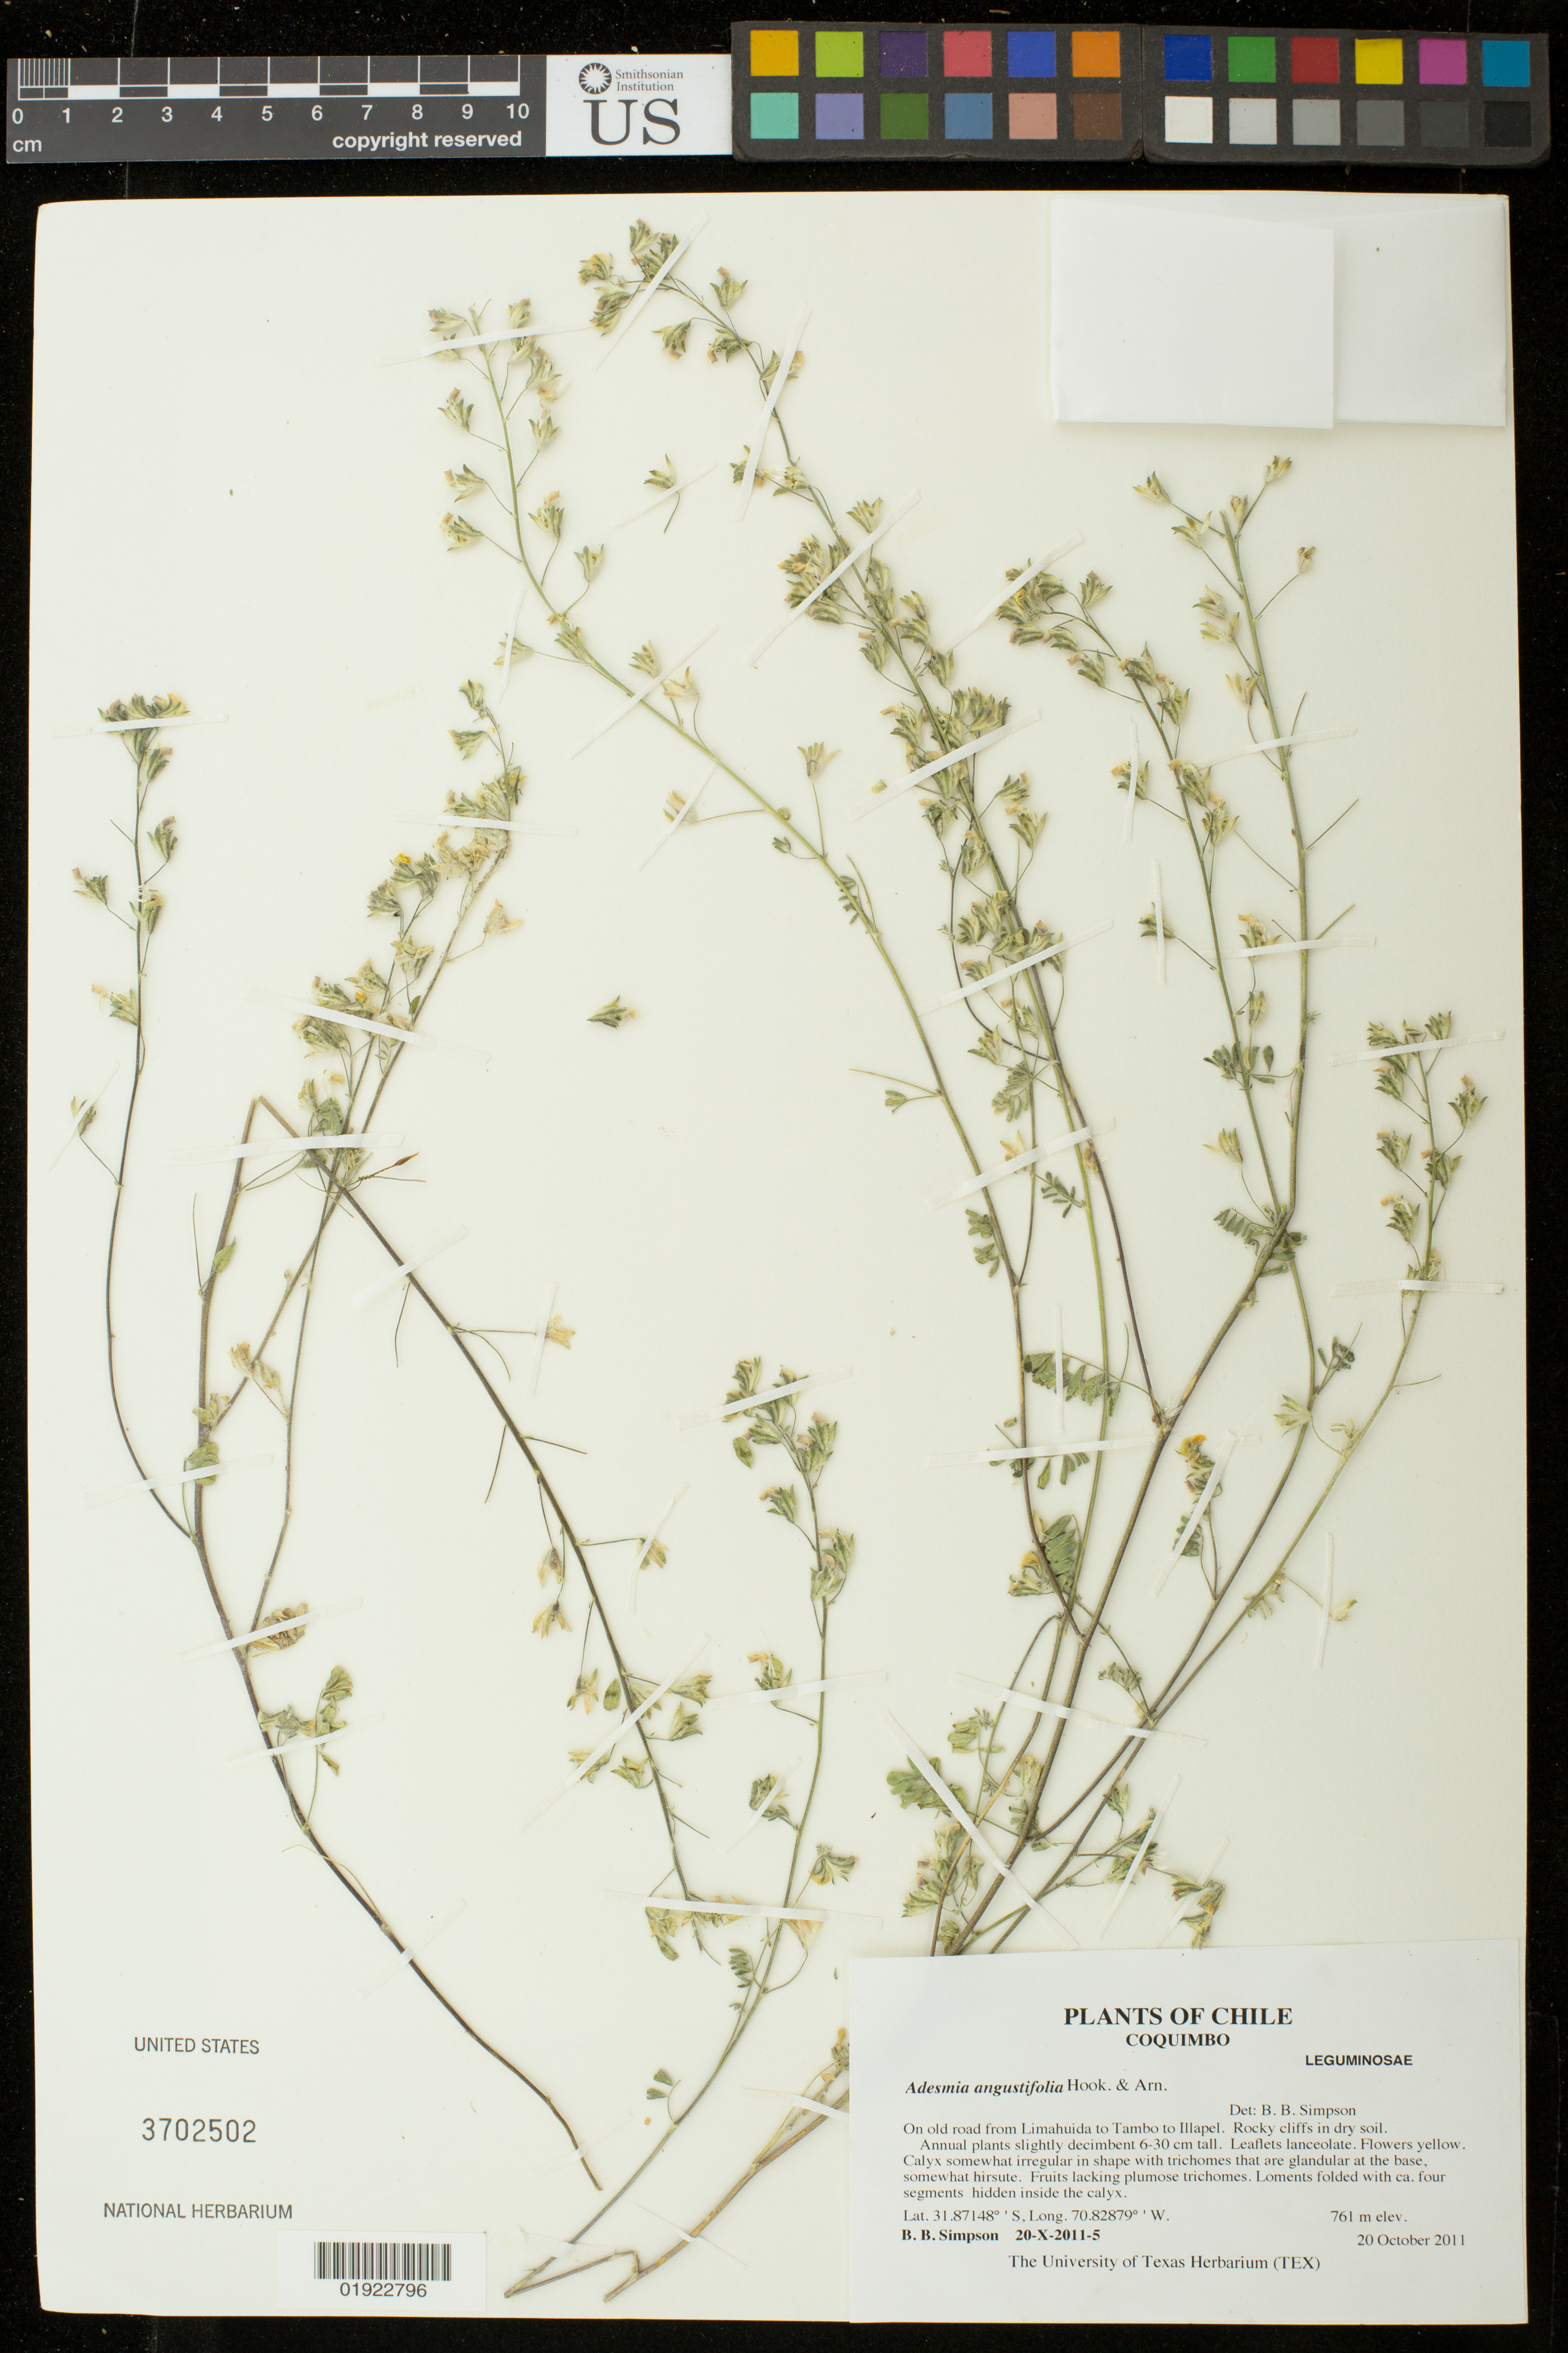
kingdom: Plantae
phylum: Tracheophyta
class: Magnoliopsida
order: Fabales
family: Fabaceae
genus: Adesmia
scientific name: Adesmia angustifolia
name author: Hook. & Arn.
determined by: Simpson, B. B.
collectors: B. Simpson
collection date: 2011-10-20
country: Chile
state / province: Coquimbo (IV)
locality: On old road from Limahuida to Tambo to Illapel.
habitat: Rocky cliffs in dry soil.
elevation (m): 761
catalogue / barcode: US 3702502